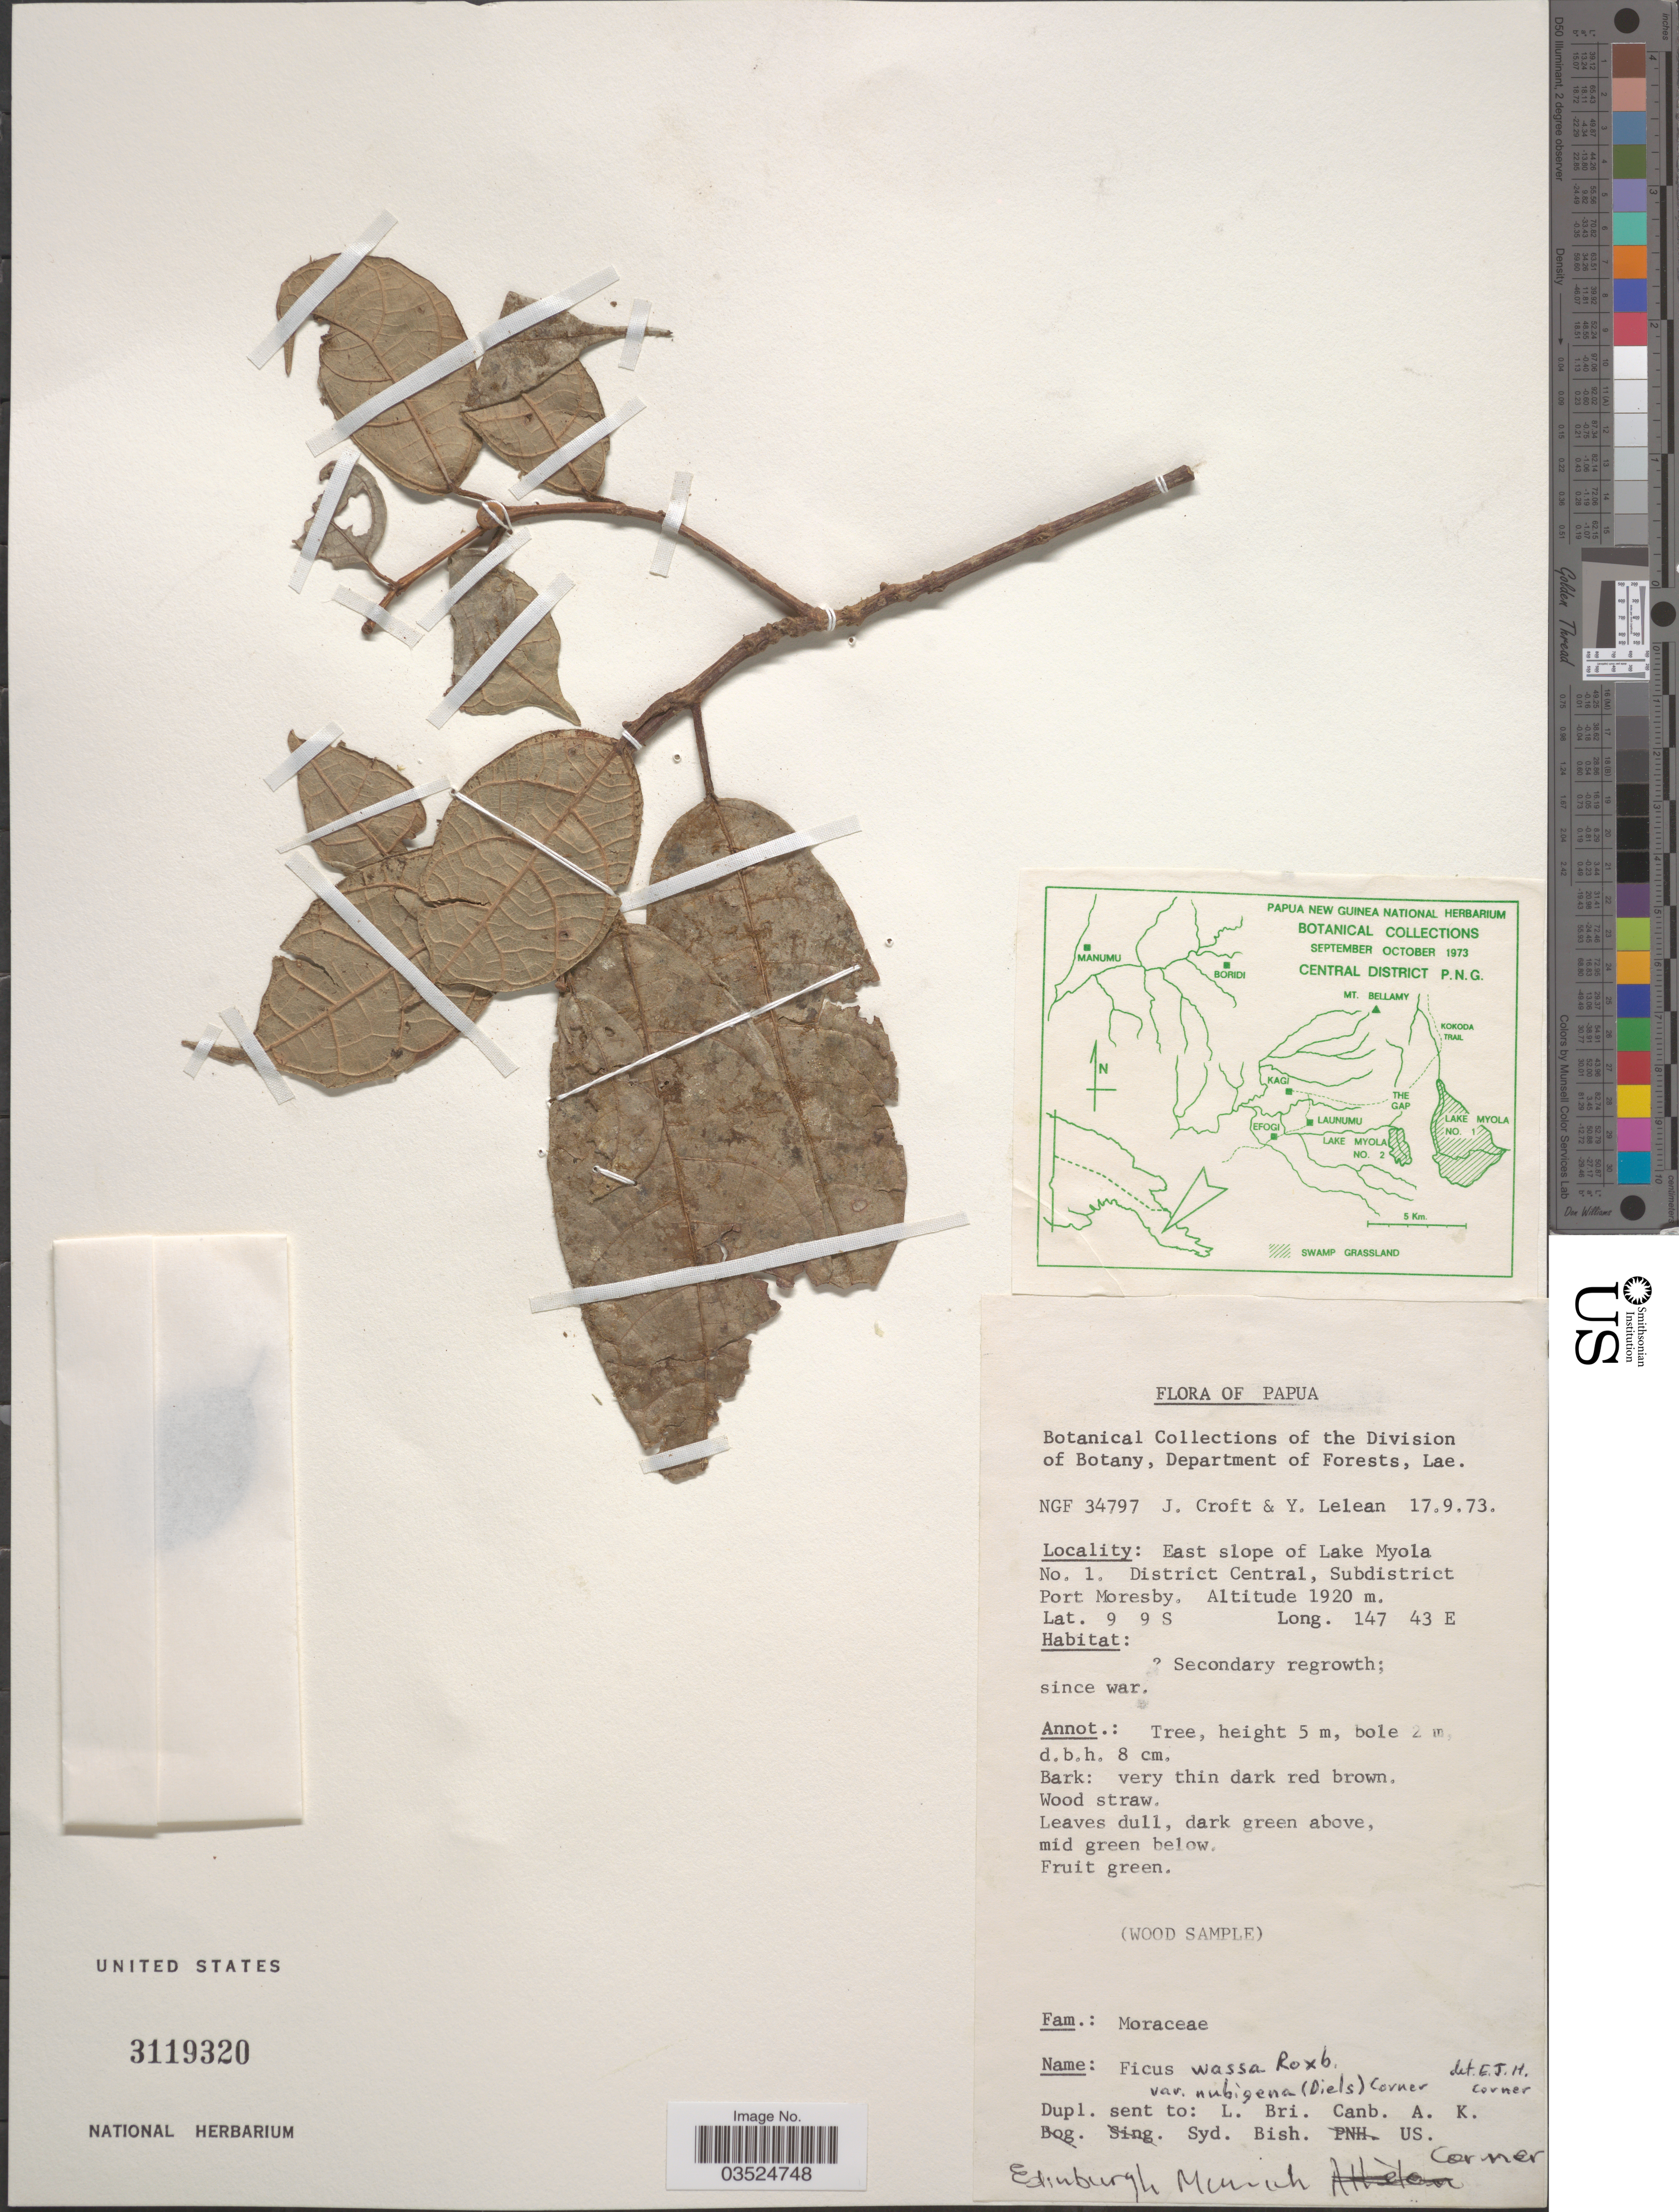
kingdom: Plantae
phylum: Tracheophyta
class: Magnoliopsida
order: Rosales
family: Moraceae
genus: Ficus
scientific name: Ficus wassa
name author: Roxb.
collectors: J. Croft & Y. Lelean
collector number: NGF 34797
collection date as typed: Transcribed d/m/y: 17/9/73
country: Papua New Guinea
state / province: Central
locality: Papua. East slope of Lake Myola No. 1. District Central, Subdistrict Port Moresby.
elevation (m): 1920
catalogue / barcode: US 3119320